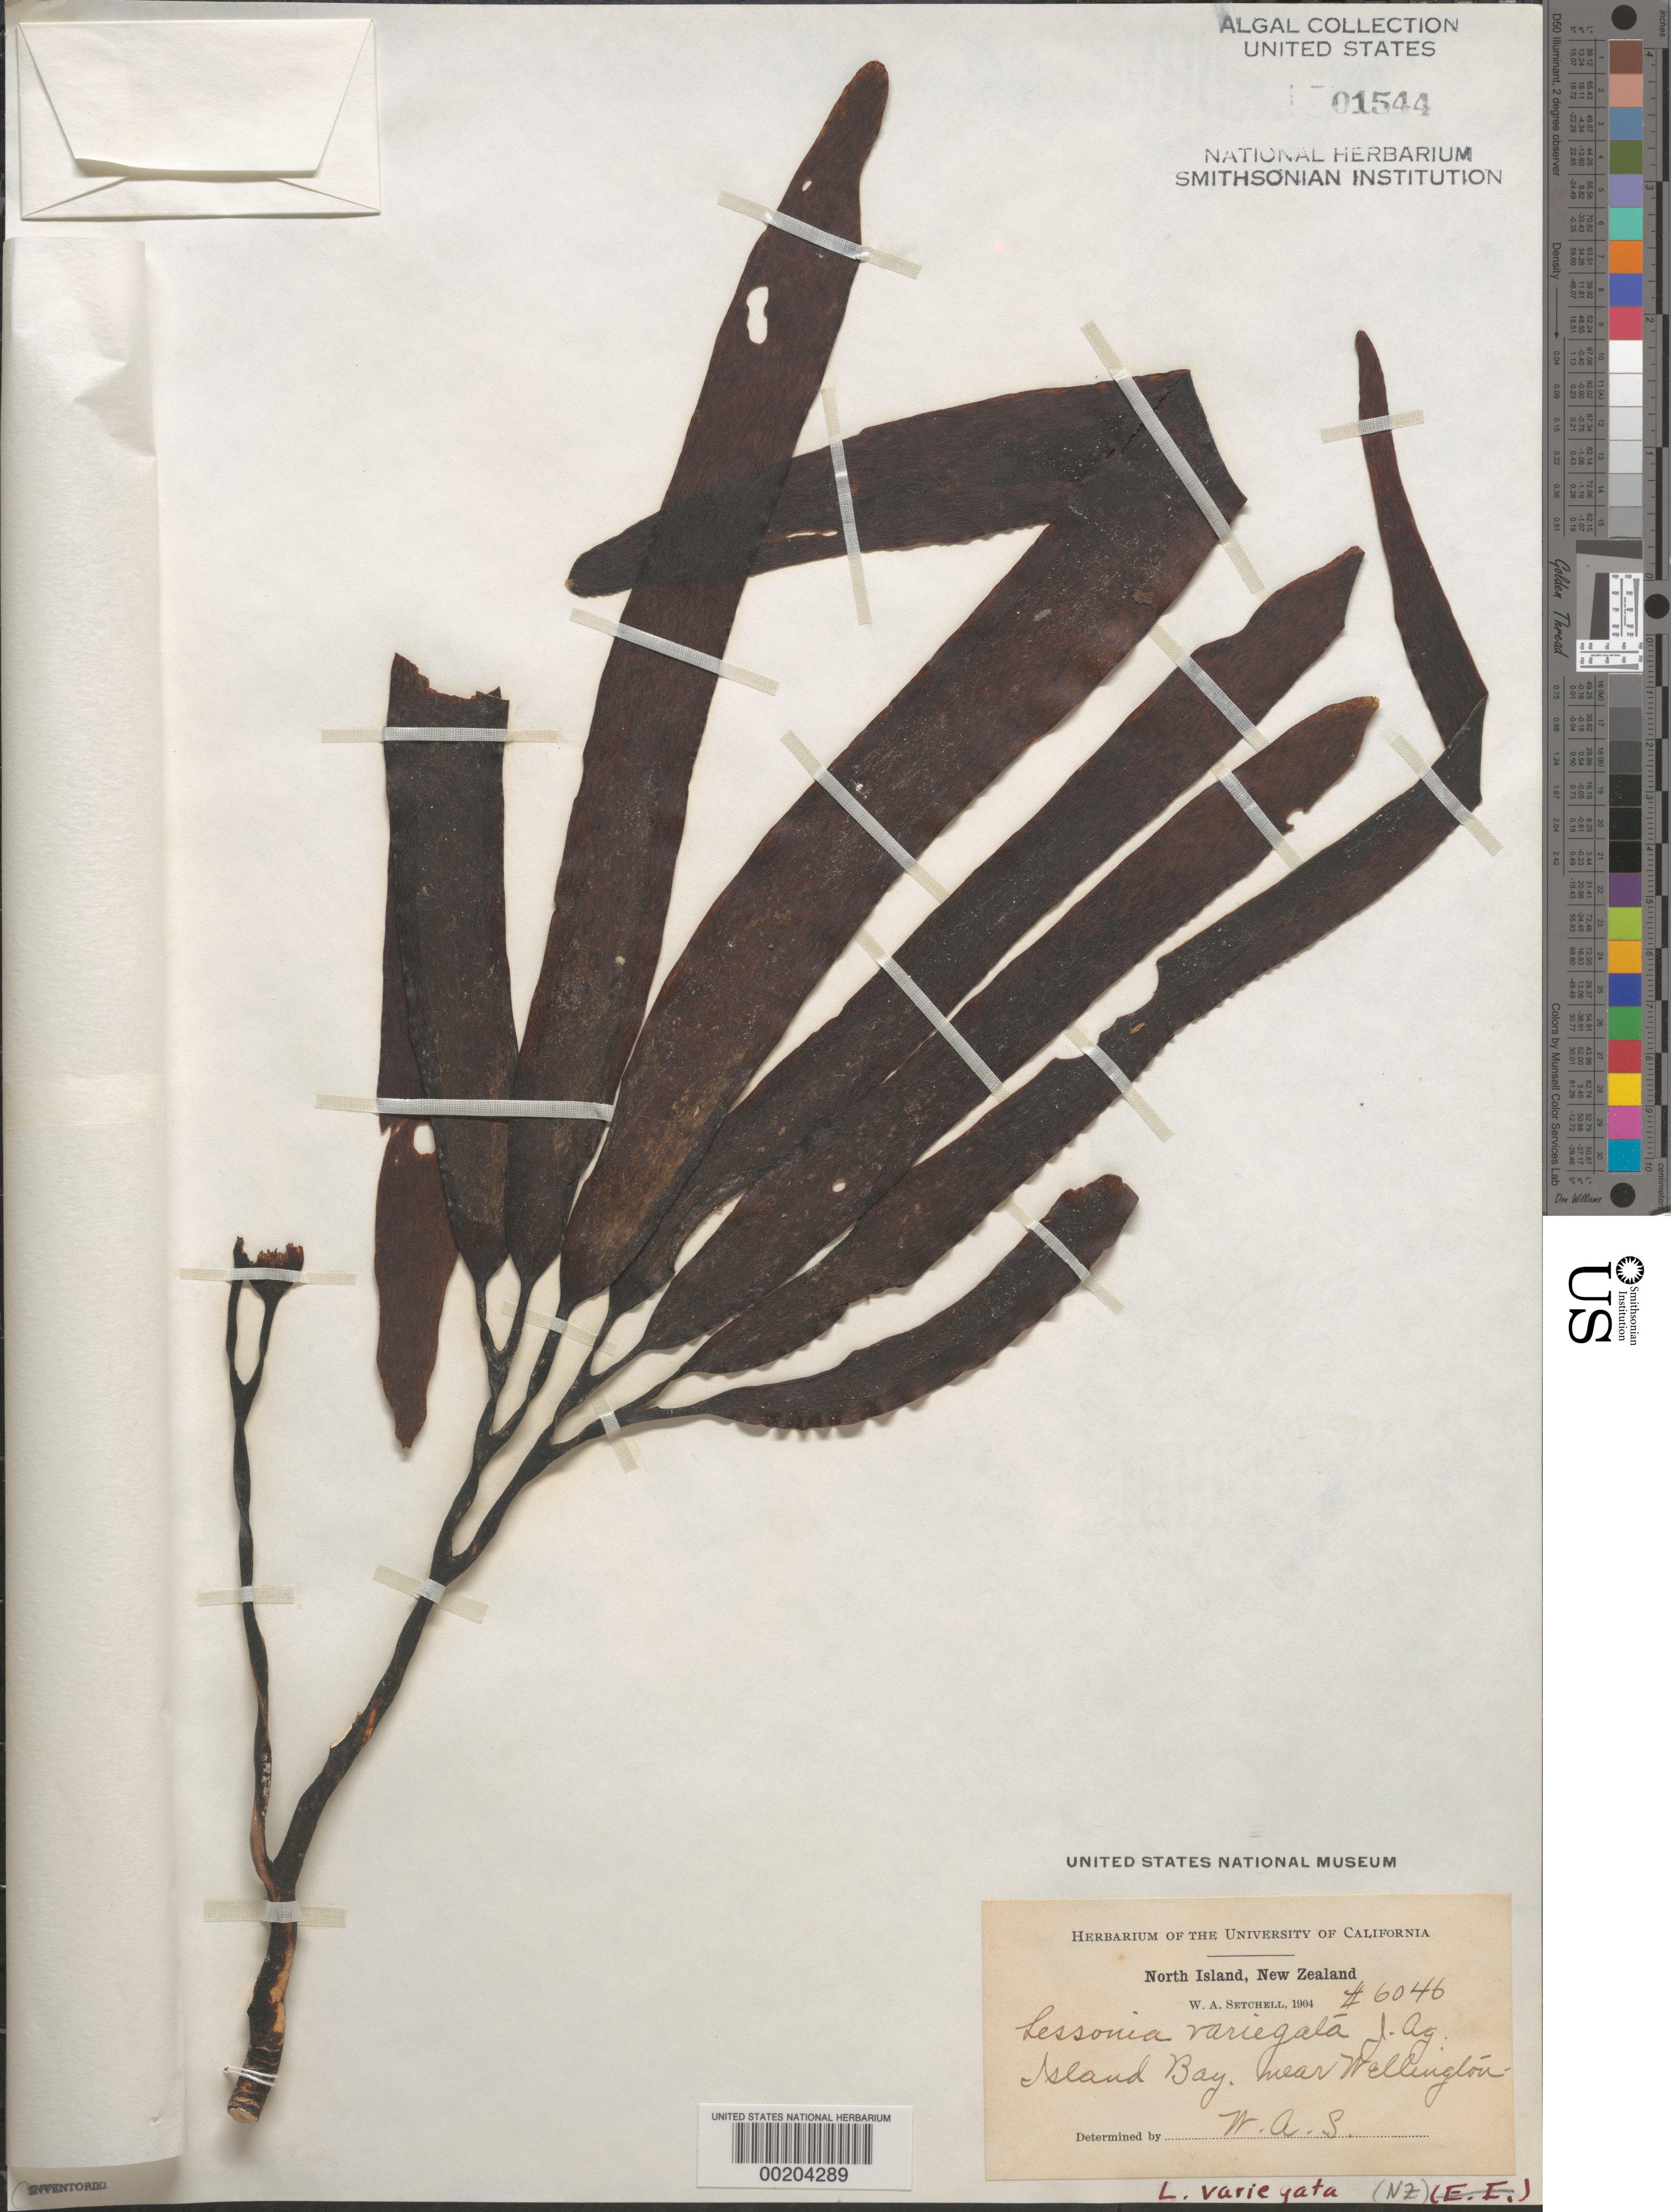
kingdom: Chromista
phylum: Ochrophyta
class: Phaeophyceae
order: Laminariales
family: Lessoniaceae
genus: Lessonia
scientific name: Lessonia variegata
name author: J. Agardh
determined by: Setchell, William A.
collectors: W. Setchell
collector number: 6046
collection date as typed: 1904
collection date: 1904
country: New Zealand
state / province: Wellington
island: North Island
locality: Island Bay, near Wellington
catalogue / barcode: US 1544